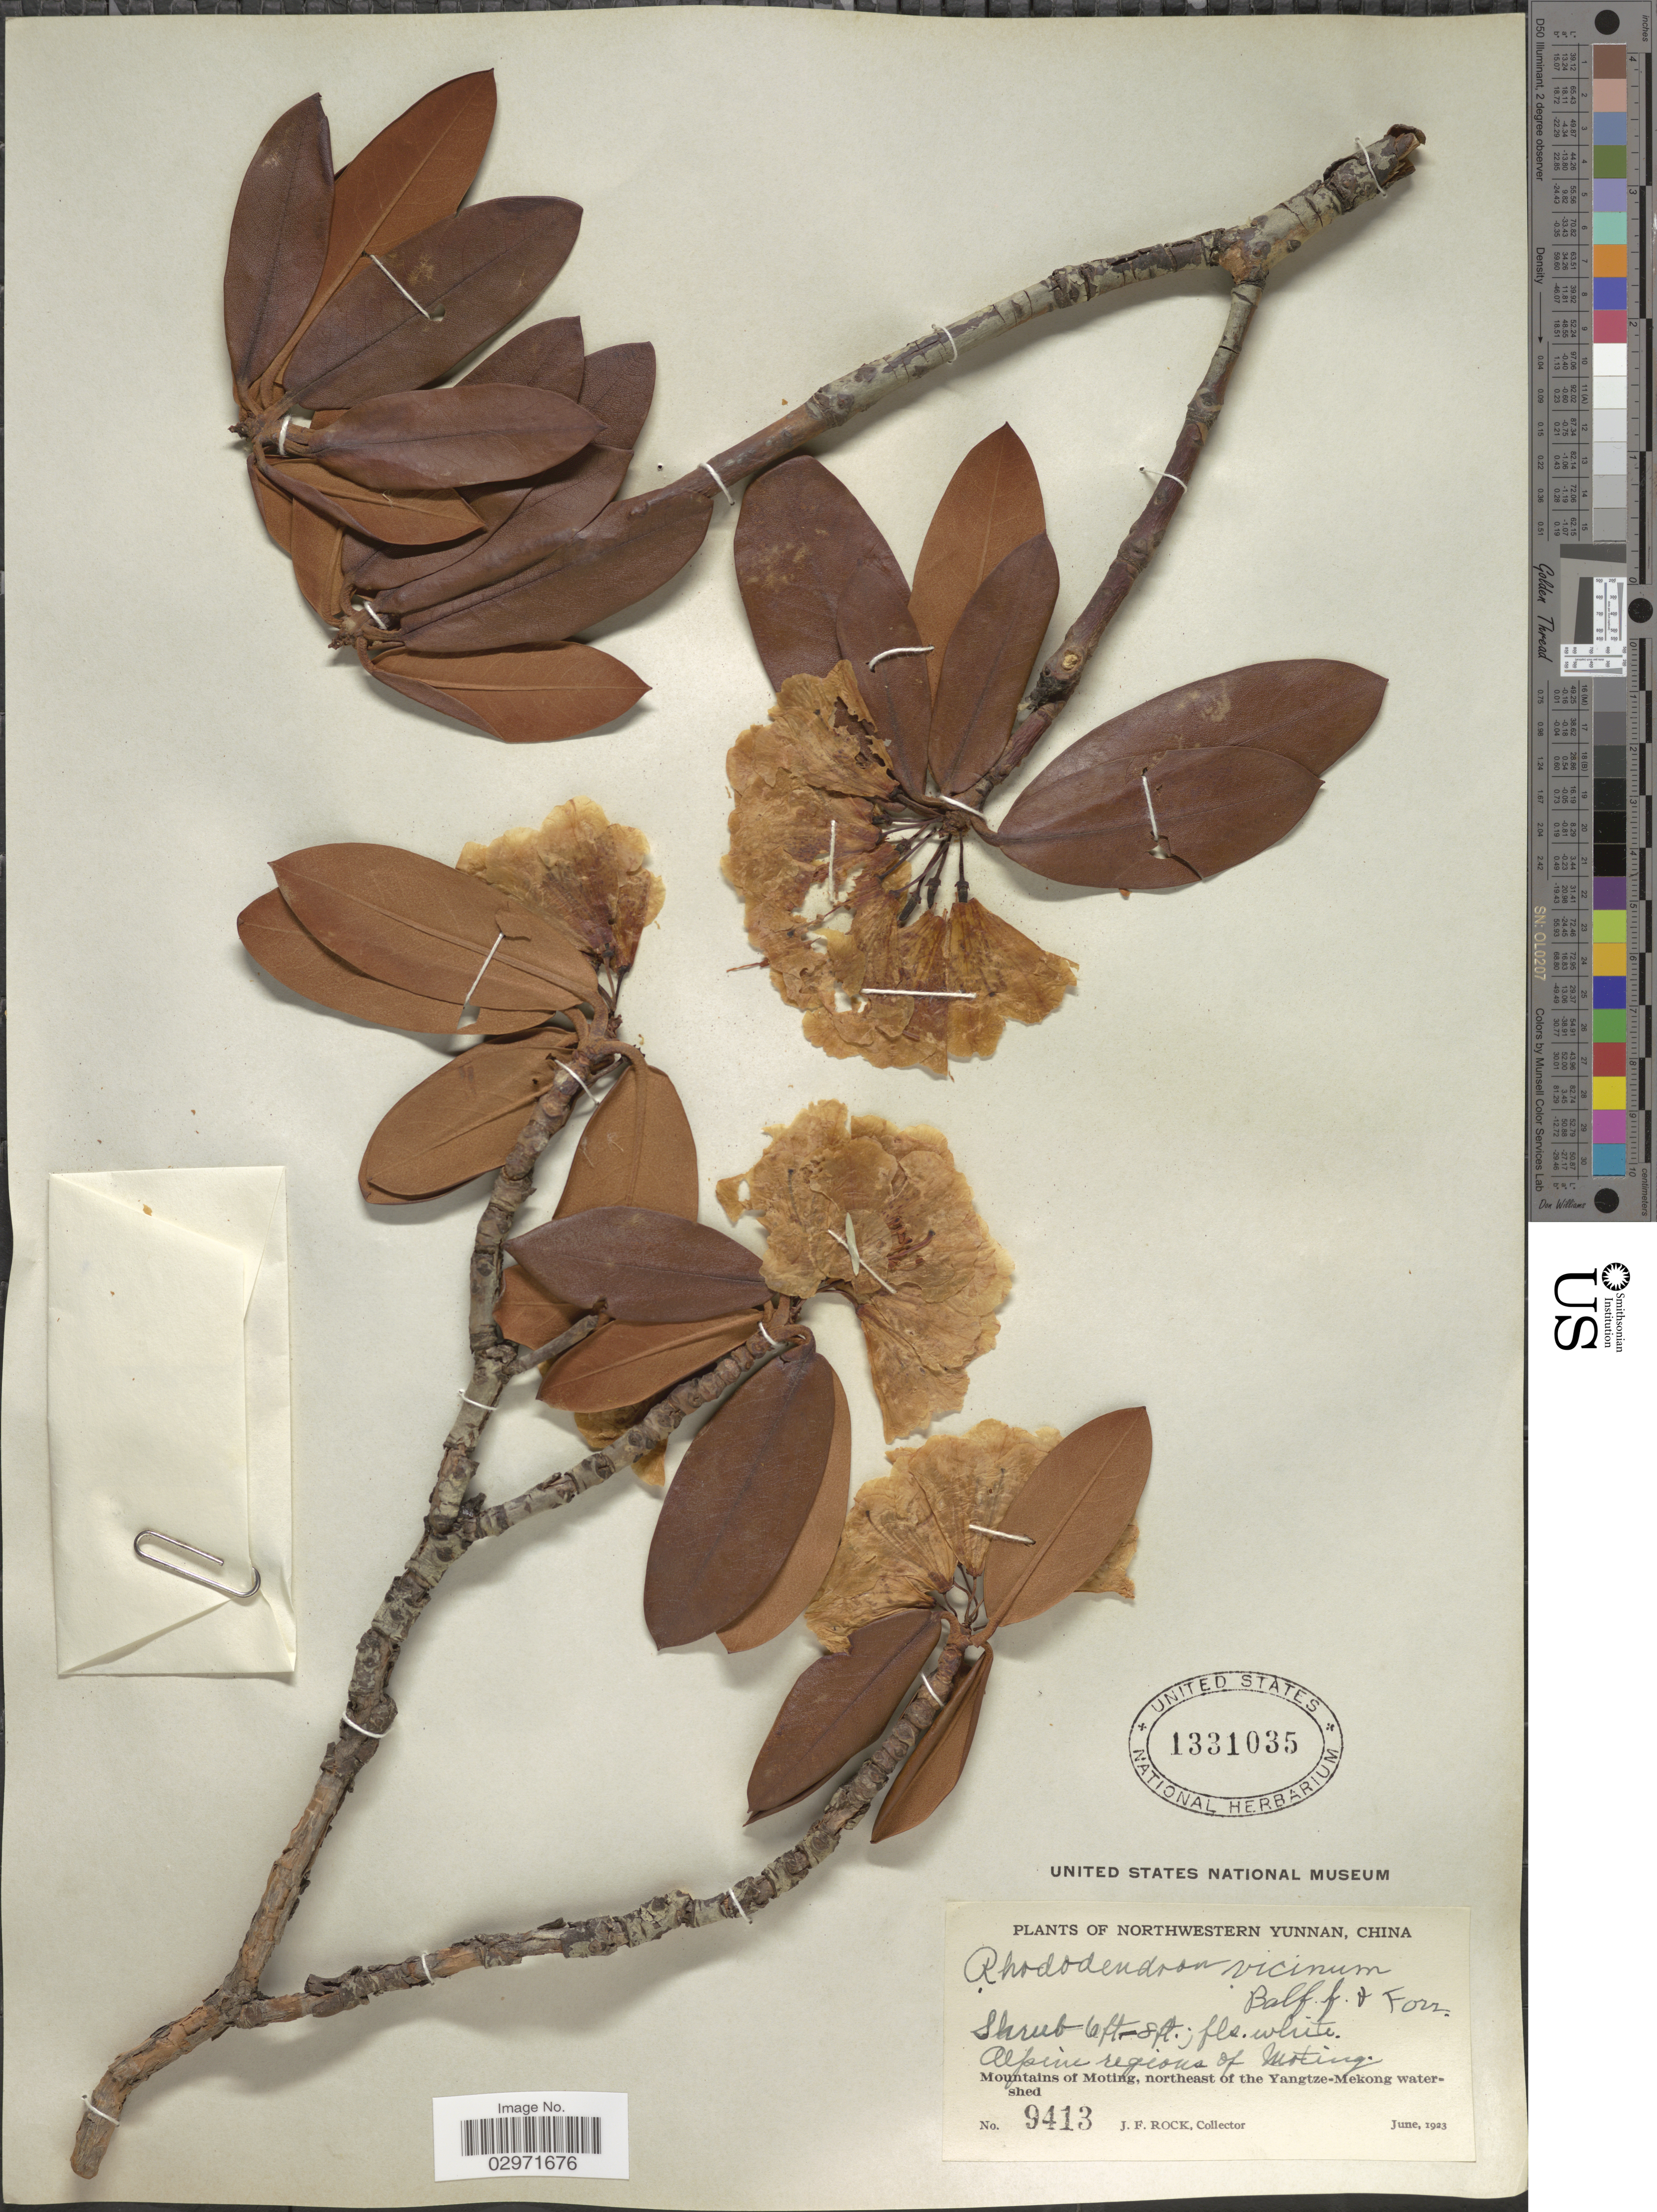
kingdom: Plantae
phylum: Tracheophyta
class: Magnoliopsida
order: Ericales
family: Ericaceae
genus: Rhododendron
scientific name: Rhododendron levistratum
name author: Balf. f. & Forrest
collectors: J. Rock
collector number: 9413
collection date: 1923-06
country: China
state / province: Yunnan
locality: Northwestern Yunnan. Mountains of Moting, northeast of the Yangtze-Mekong watershed. Alpine regions of Moting.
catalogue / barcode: US 1331035